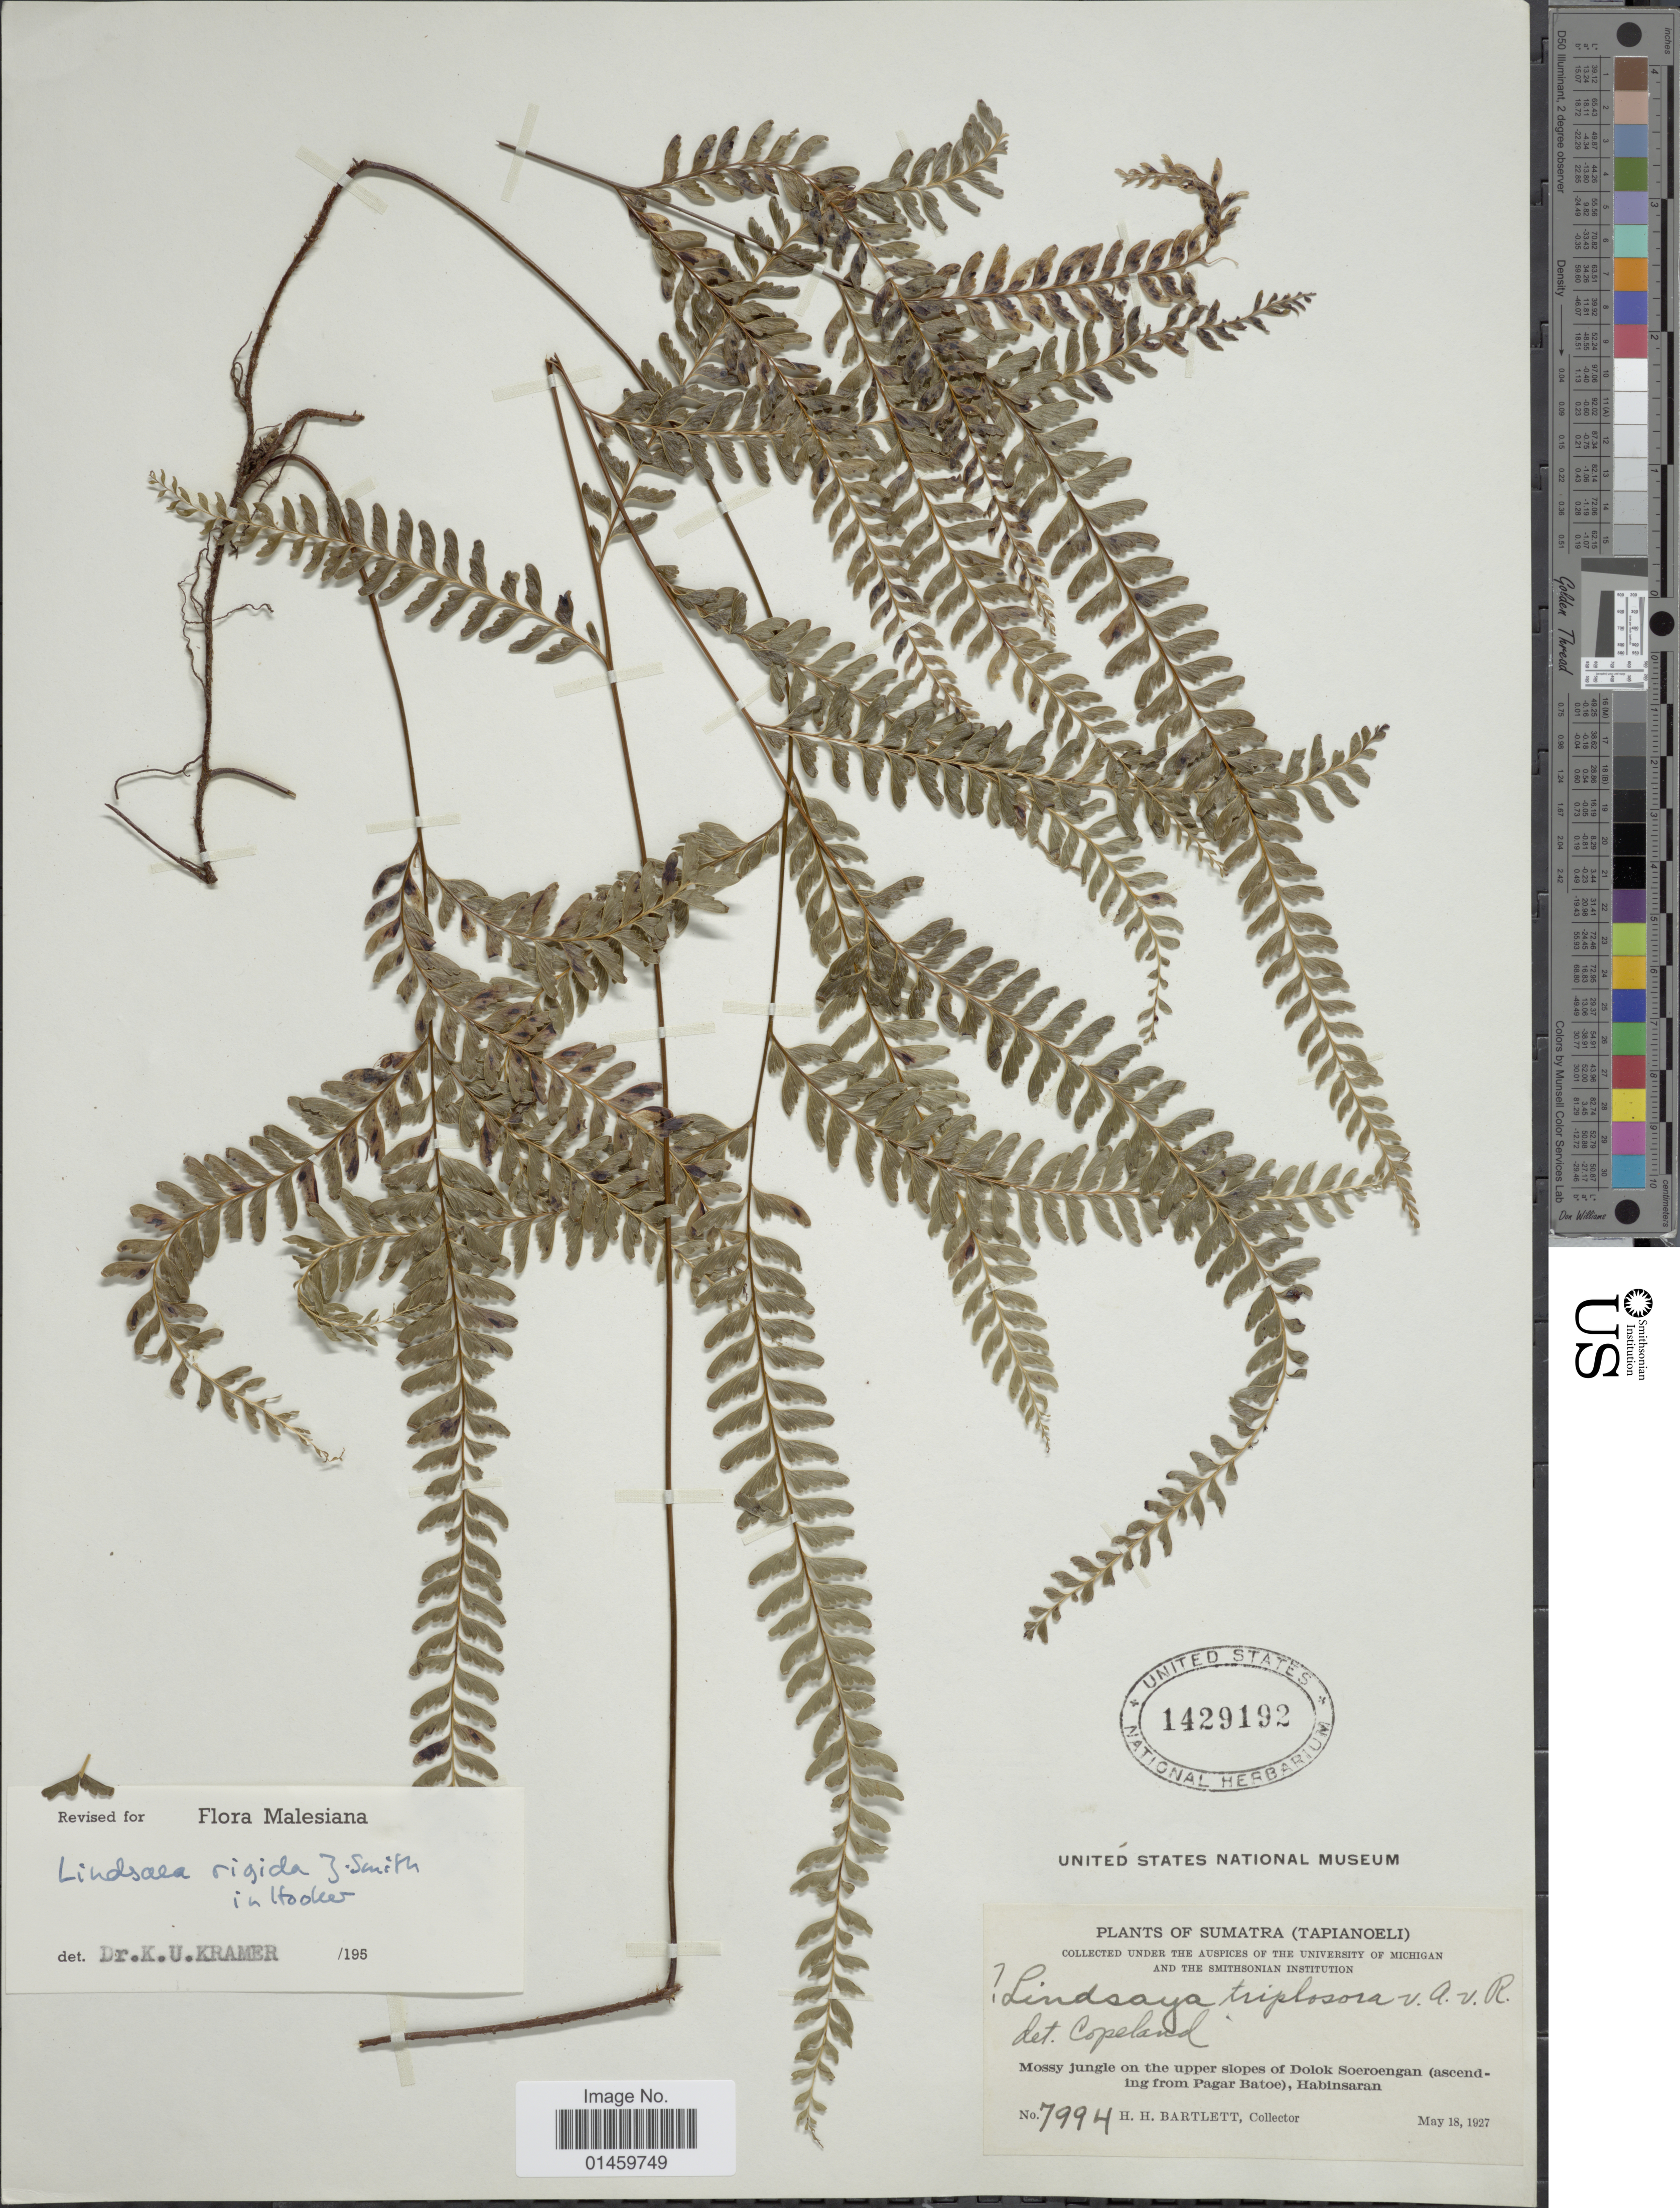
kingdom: Plantae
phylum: Tracheophyta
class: Polypodiopsida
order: Polypodiales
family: Lindsaeaceae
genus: Lindsaea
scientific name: Lindsaea rigida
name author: J. Sm.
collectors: H. H. Bartlett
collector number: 7994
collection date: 1927-05-18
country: Malaysia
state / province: Sarawak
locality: Tapianoeli. Mossy jungle on the upper slopes of Dolok Soeroengan (ascending from Pagar Batoe), Habinsaran.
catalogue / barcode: US 1429192